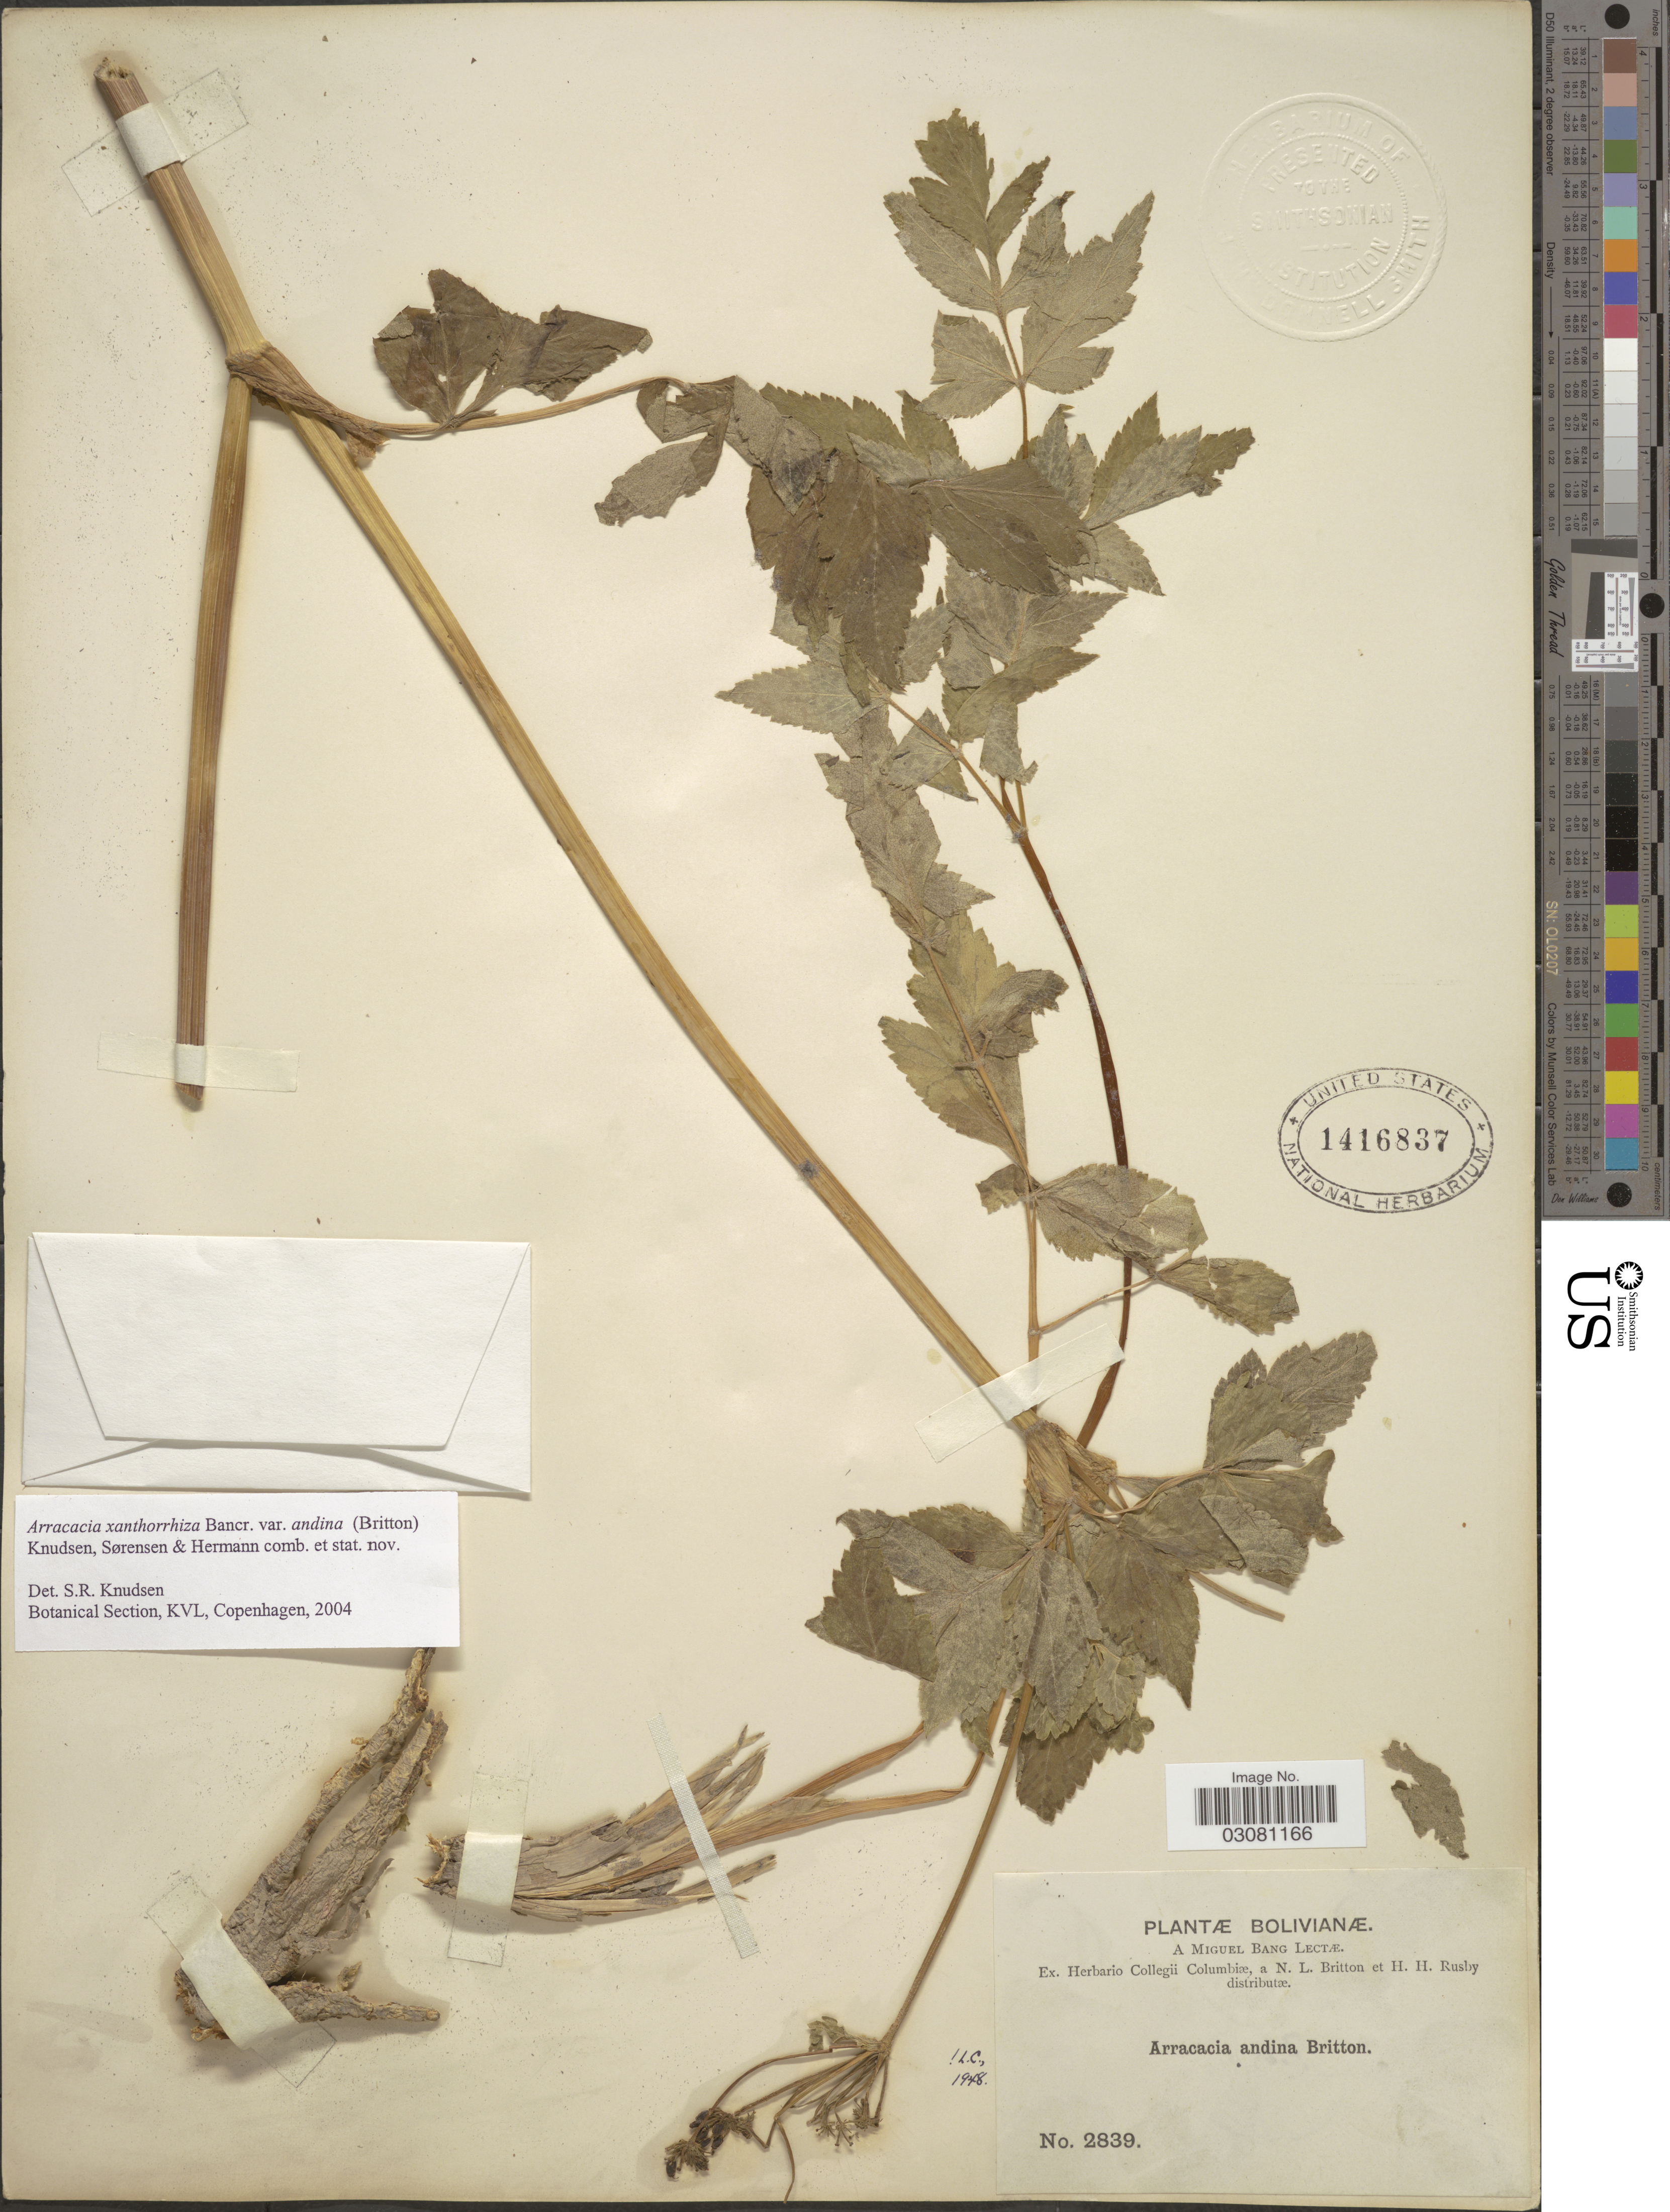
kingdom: Plantae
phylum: Tracheophyta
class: Magnoliopsida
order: Apiales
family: Apiaceae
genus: Arracacia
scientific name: Arracacia xanthorrhiza var. andina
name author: (Britton) S. Knudsen et al.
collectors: M. Bang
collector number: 2839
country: Bolivia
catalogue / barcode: US 1416837